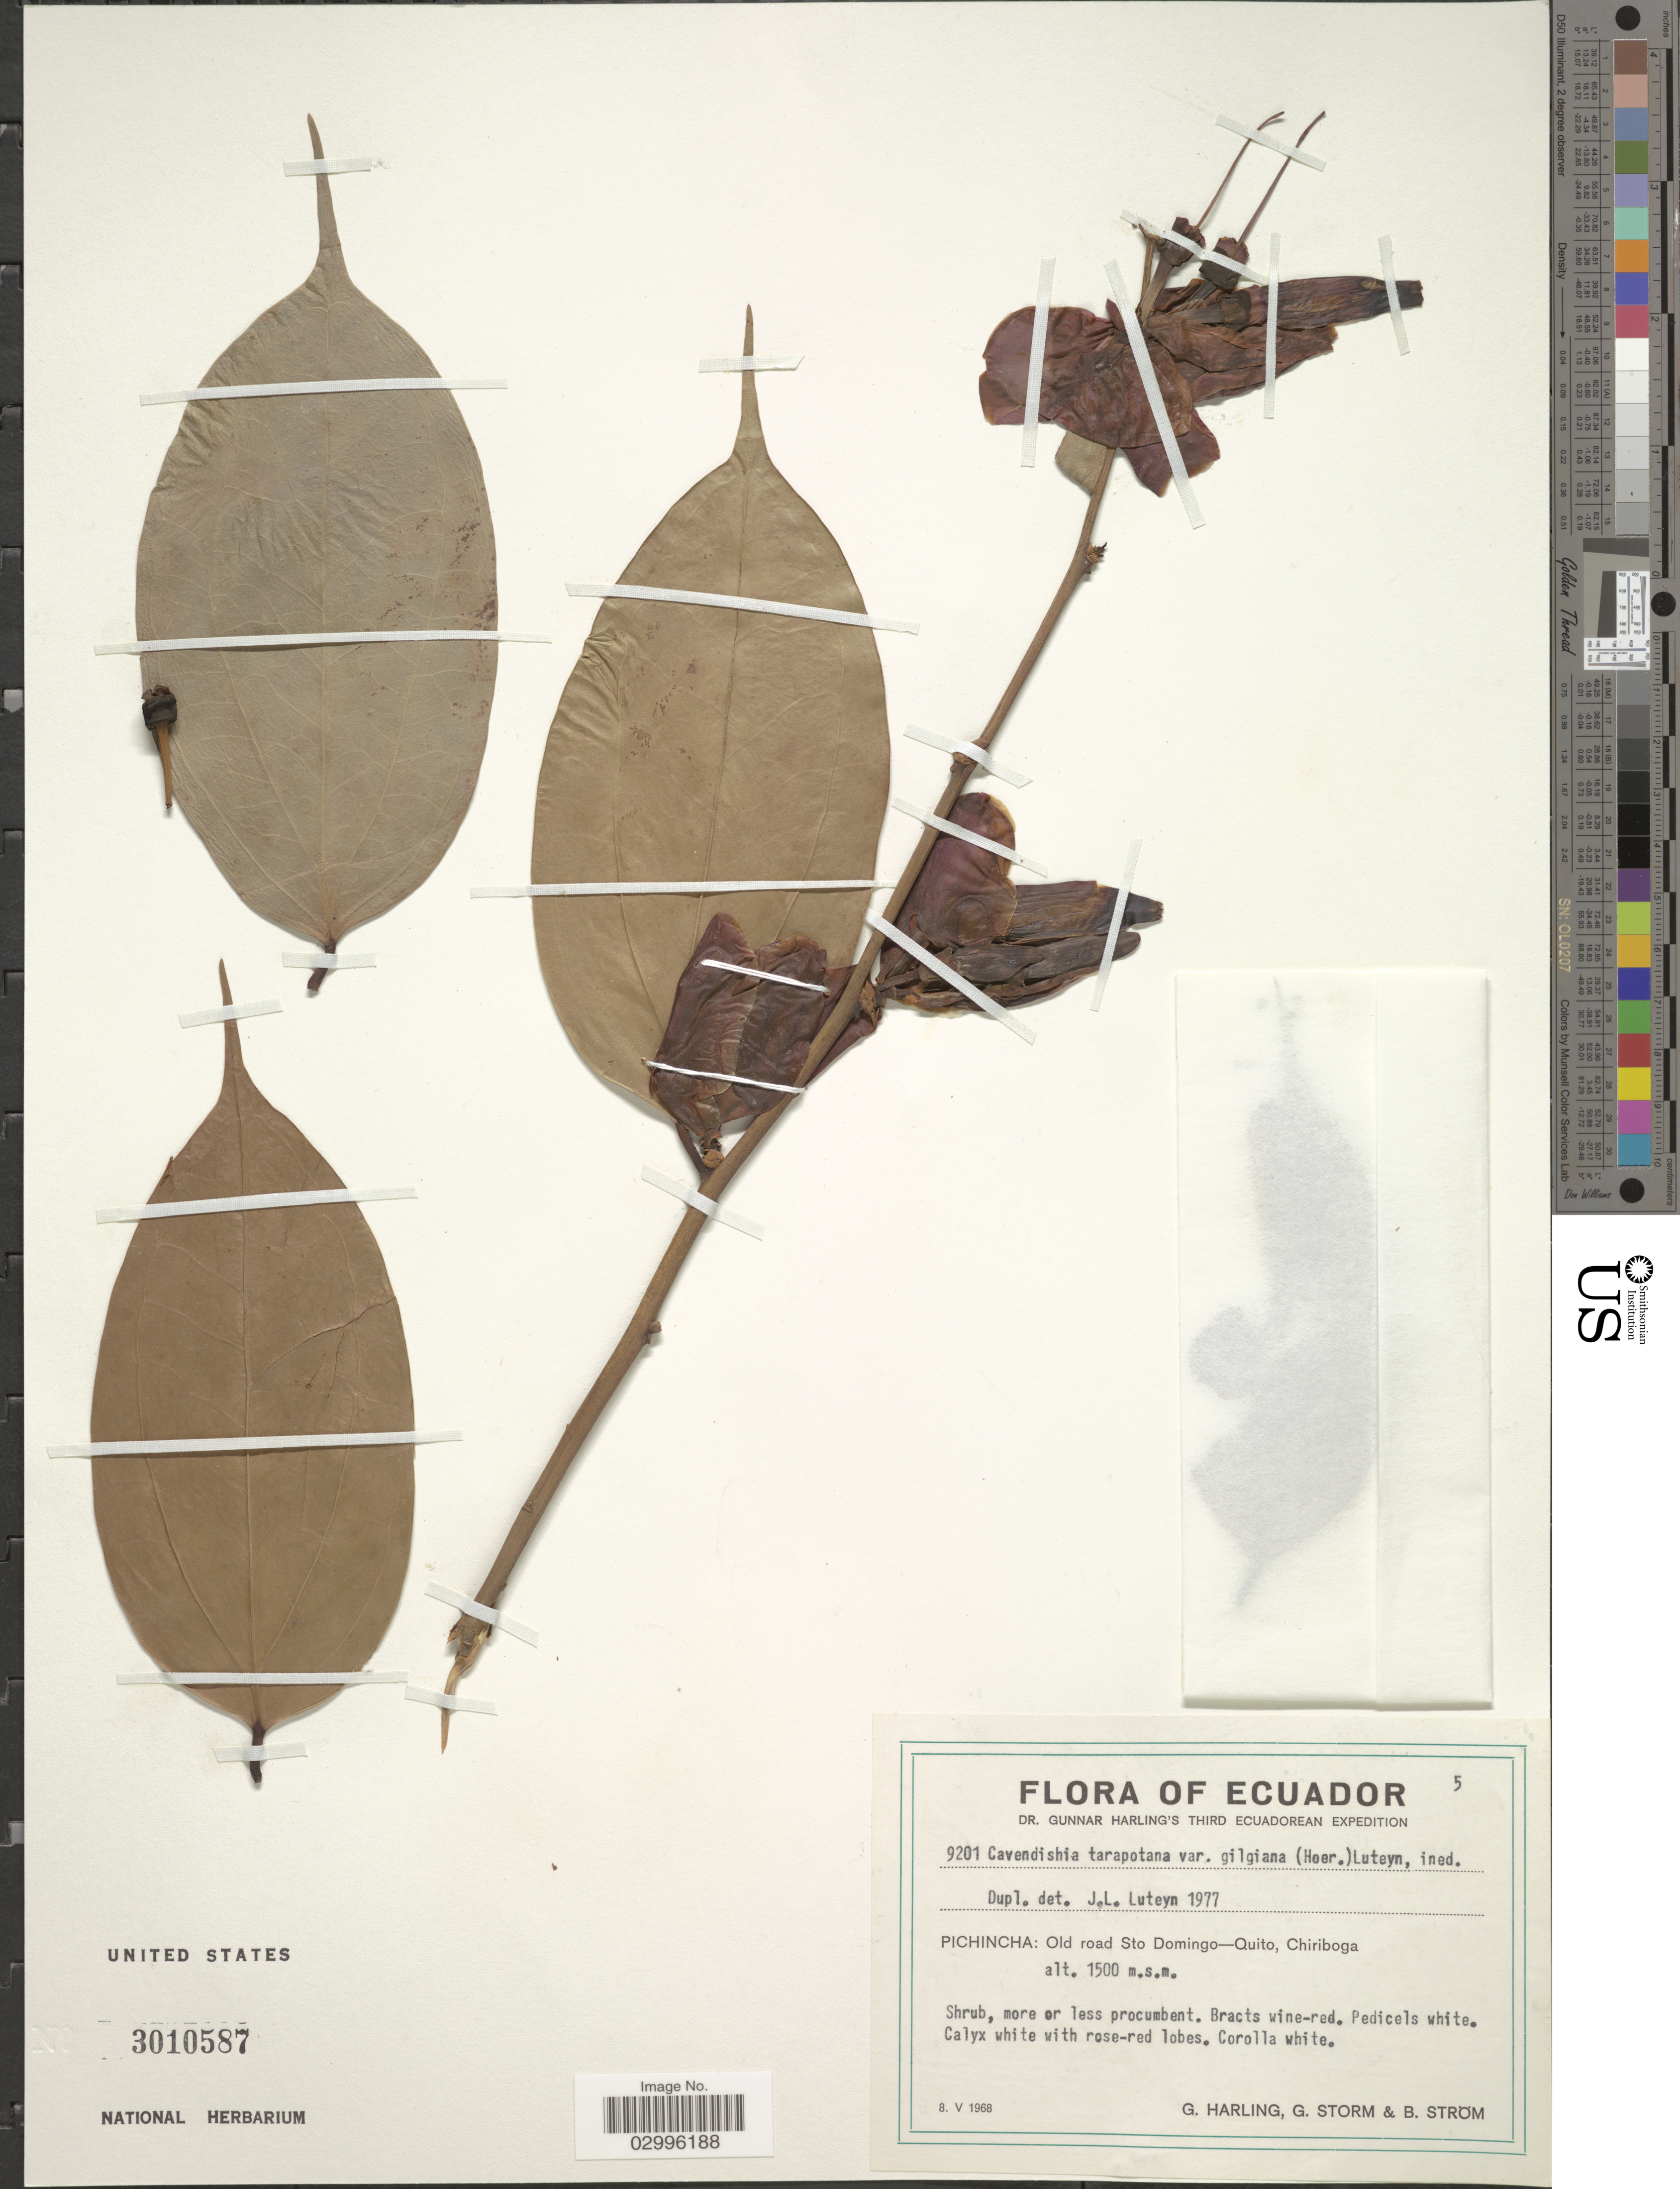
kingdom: Plantae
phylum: Tracheophyta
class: Magnoliopsida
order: Ericales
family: Ericaceae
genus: Cavendishia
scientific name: Cavendishia tarapotana var. gilgiana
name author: (Hoerold) Luteyn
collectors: G. Harling, G. Storm & B. Ström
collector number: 9201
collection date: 1968-05-08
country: Ecuador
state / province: Pichincha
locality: Old road to Sto Domingo-Quito, Chiriboga.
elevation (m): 1500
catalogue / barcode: US 3010587